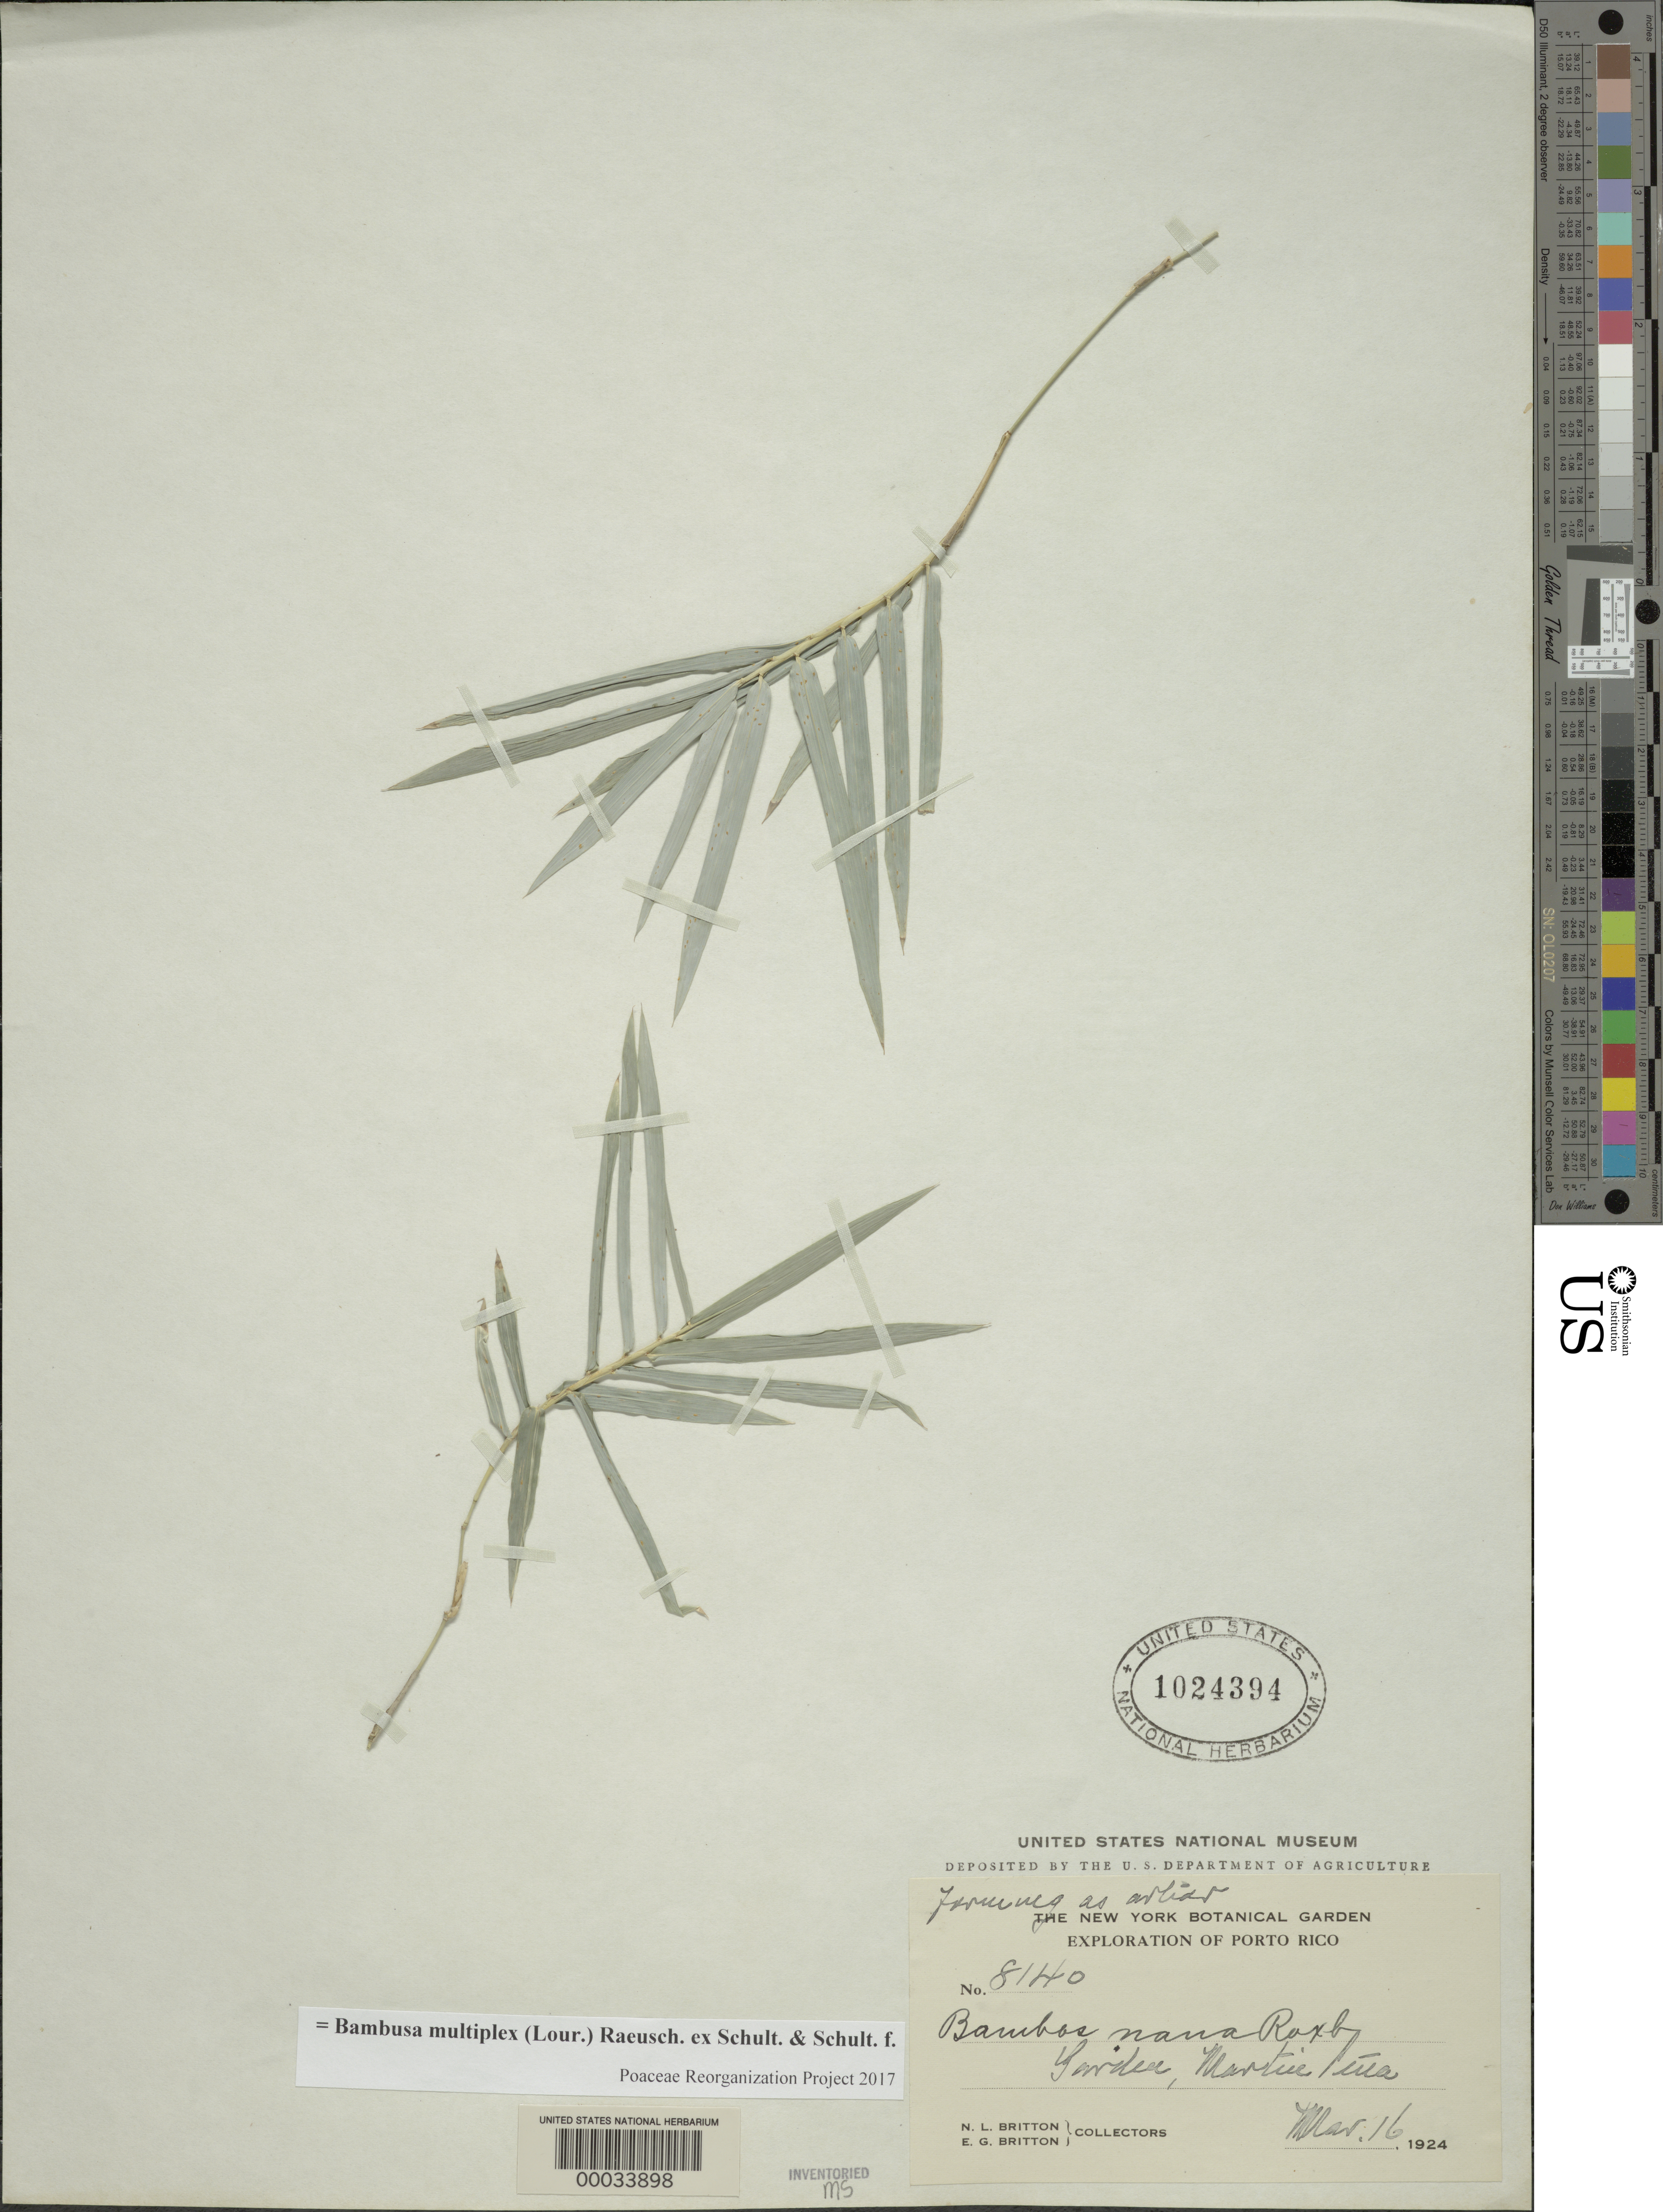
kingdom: Plantae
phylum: Tracheophyta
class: Liliopsida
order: Poales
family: Poaceae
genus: Bambusa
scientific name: Bambusa multiplex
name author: (Lour.) Raeusch. ex Schult. & Schult. f.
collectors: N. Britton & E. G. Britton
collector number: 8140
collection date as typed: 16 Mar 1924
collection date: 1924-03-16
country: Puerto Rico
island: Greater Antilles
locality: Sierra de Naguabo ad Rio Blanco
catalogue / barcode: US 1024394